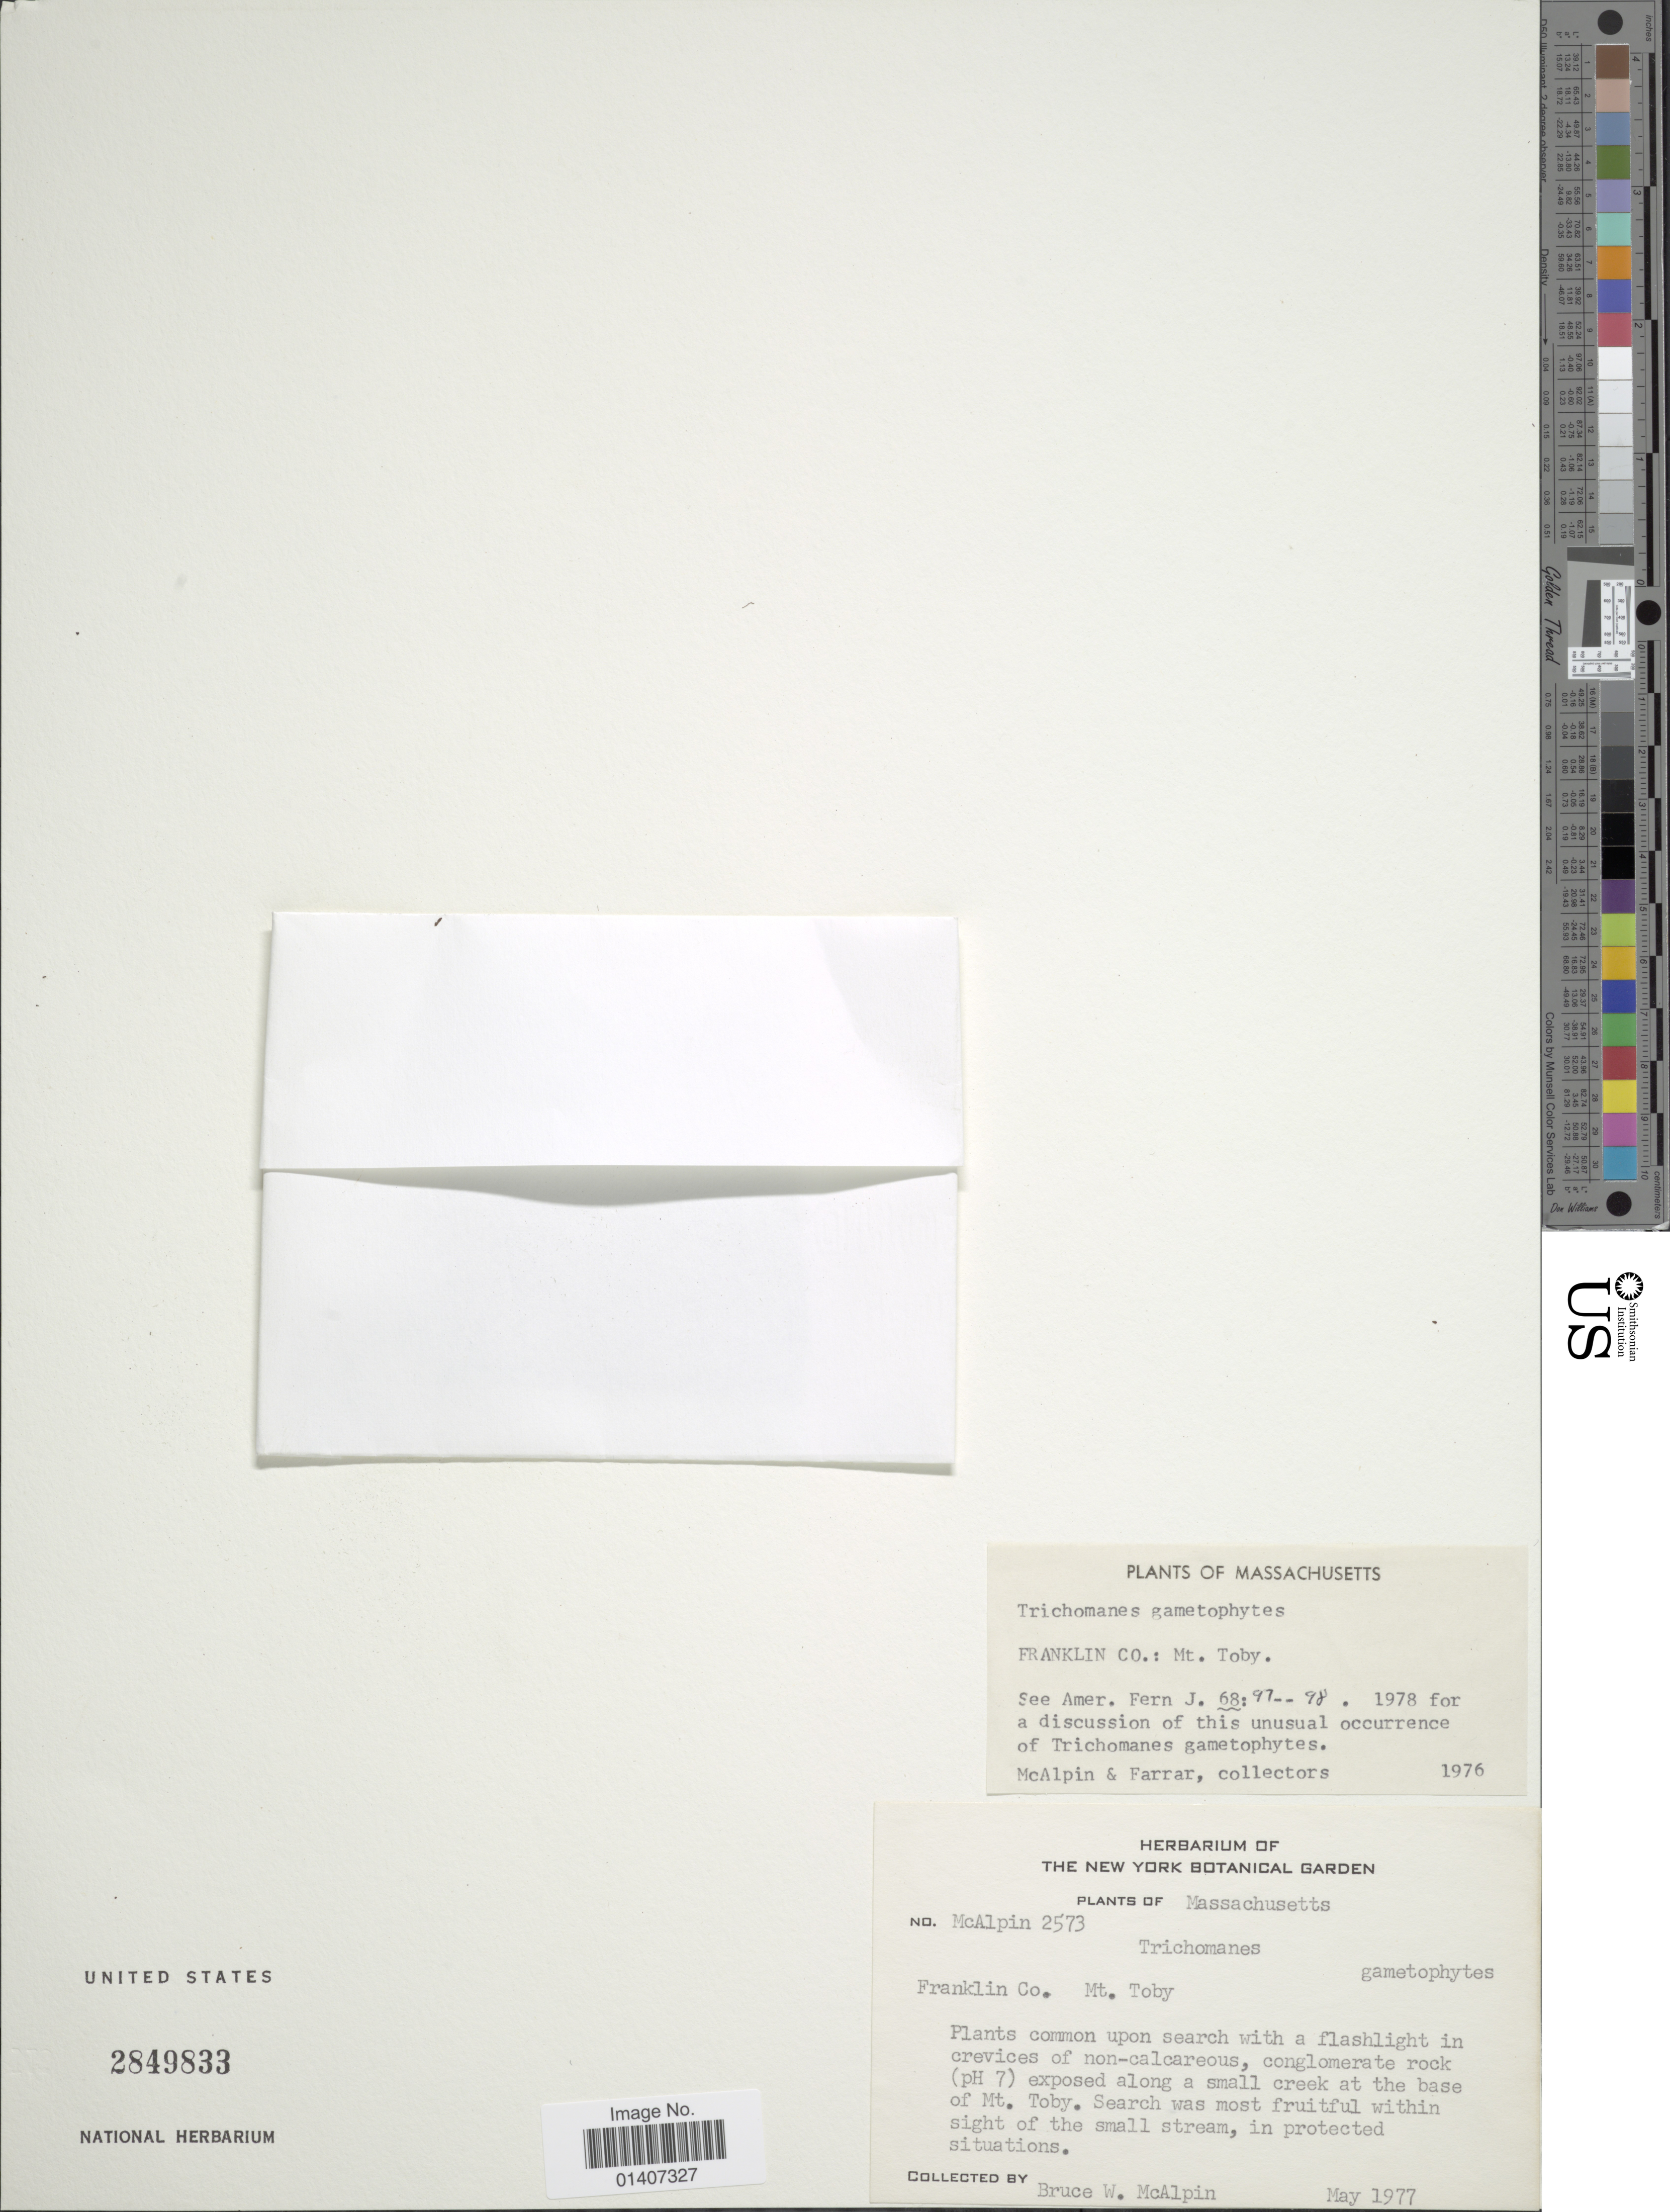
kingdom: Plantae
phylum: Tracheophyta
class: Polypodiopsida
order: Hymenophyllales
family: Hymenophyllaceae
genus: Trichomanes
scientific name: Trichomanes sp.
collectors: B. McAlpin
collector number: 2573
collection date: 1977-05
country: United States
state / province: Massachusetts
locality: Franklin Co.: Mt. Toby, exposed along a small creek at the base of mt. Toby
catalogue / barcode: US 2849833